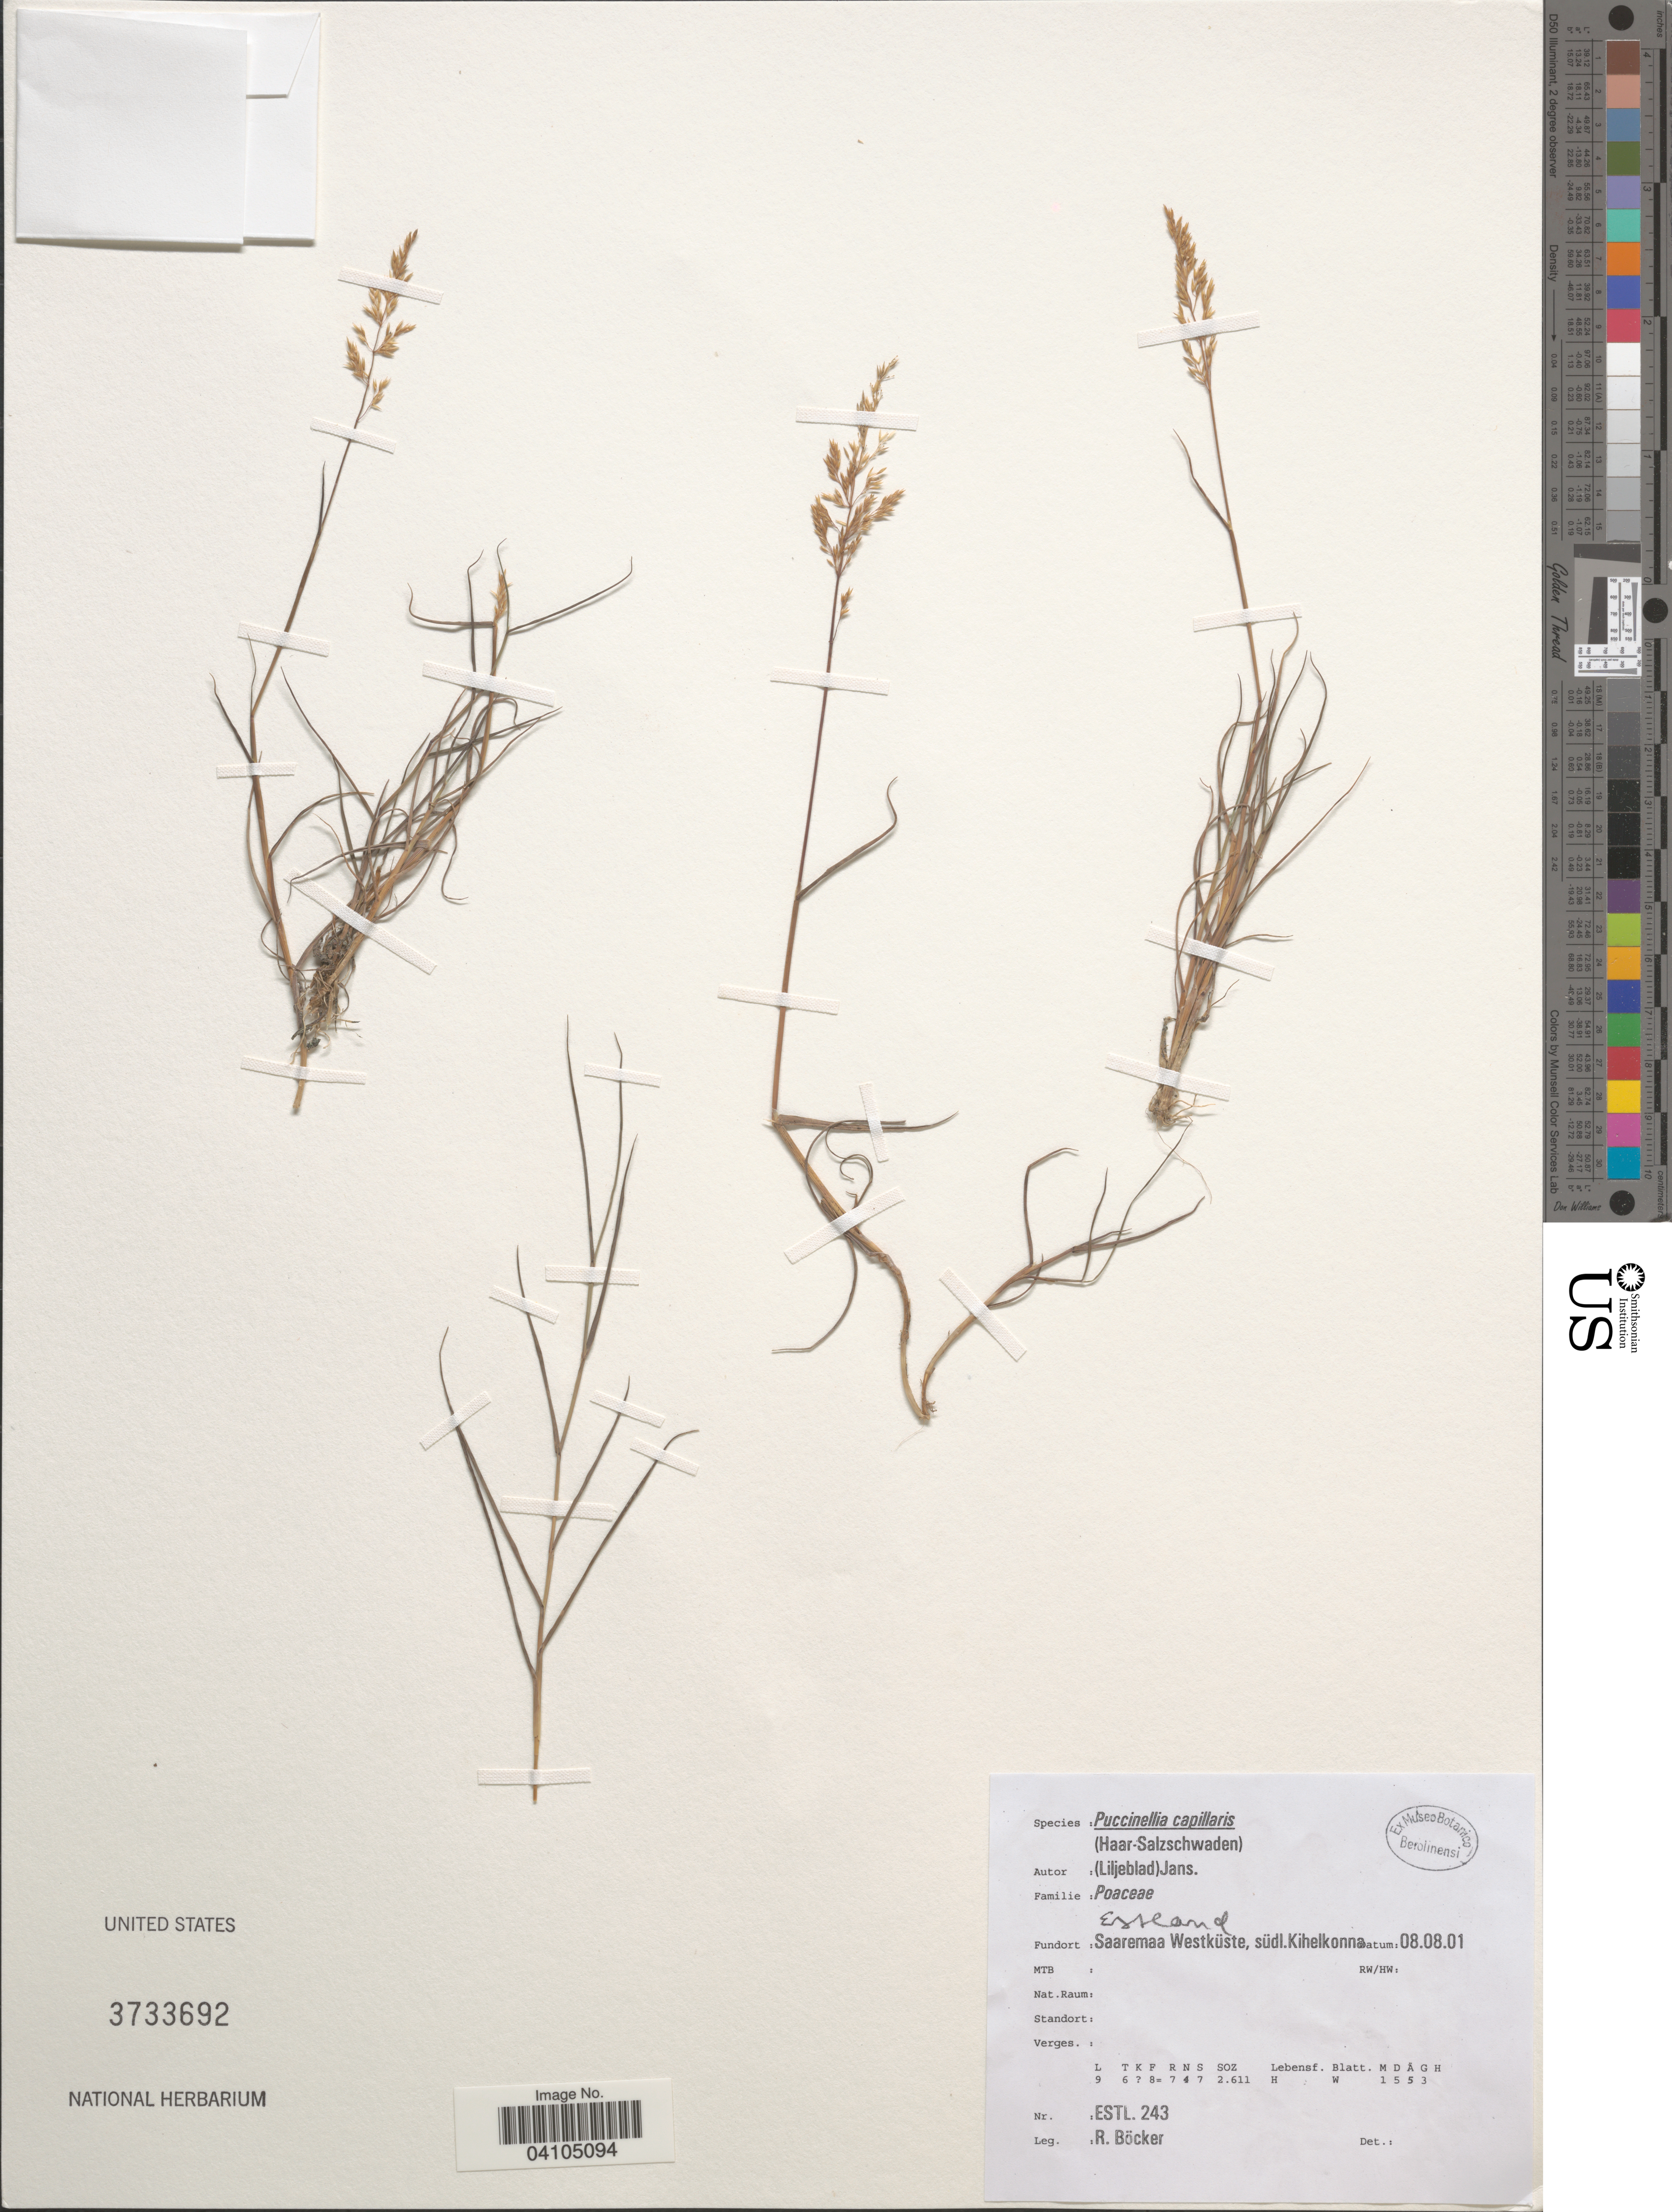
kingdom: Plantae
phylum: Tracheophyta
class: Liliopsida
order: Poales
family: Poaceae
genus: Puccinellia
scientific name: Puccinellia capillaris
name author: (Lilj.) Jansen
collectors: R. Böcker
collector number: ESTL.243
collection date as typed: Transcribed d/m/y: 8/8/1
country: Estonia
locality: Saaremaa Westküste, südl Kihelkonna.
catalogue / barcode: US 3733692